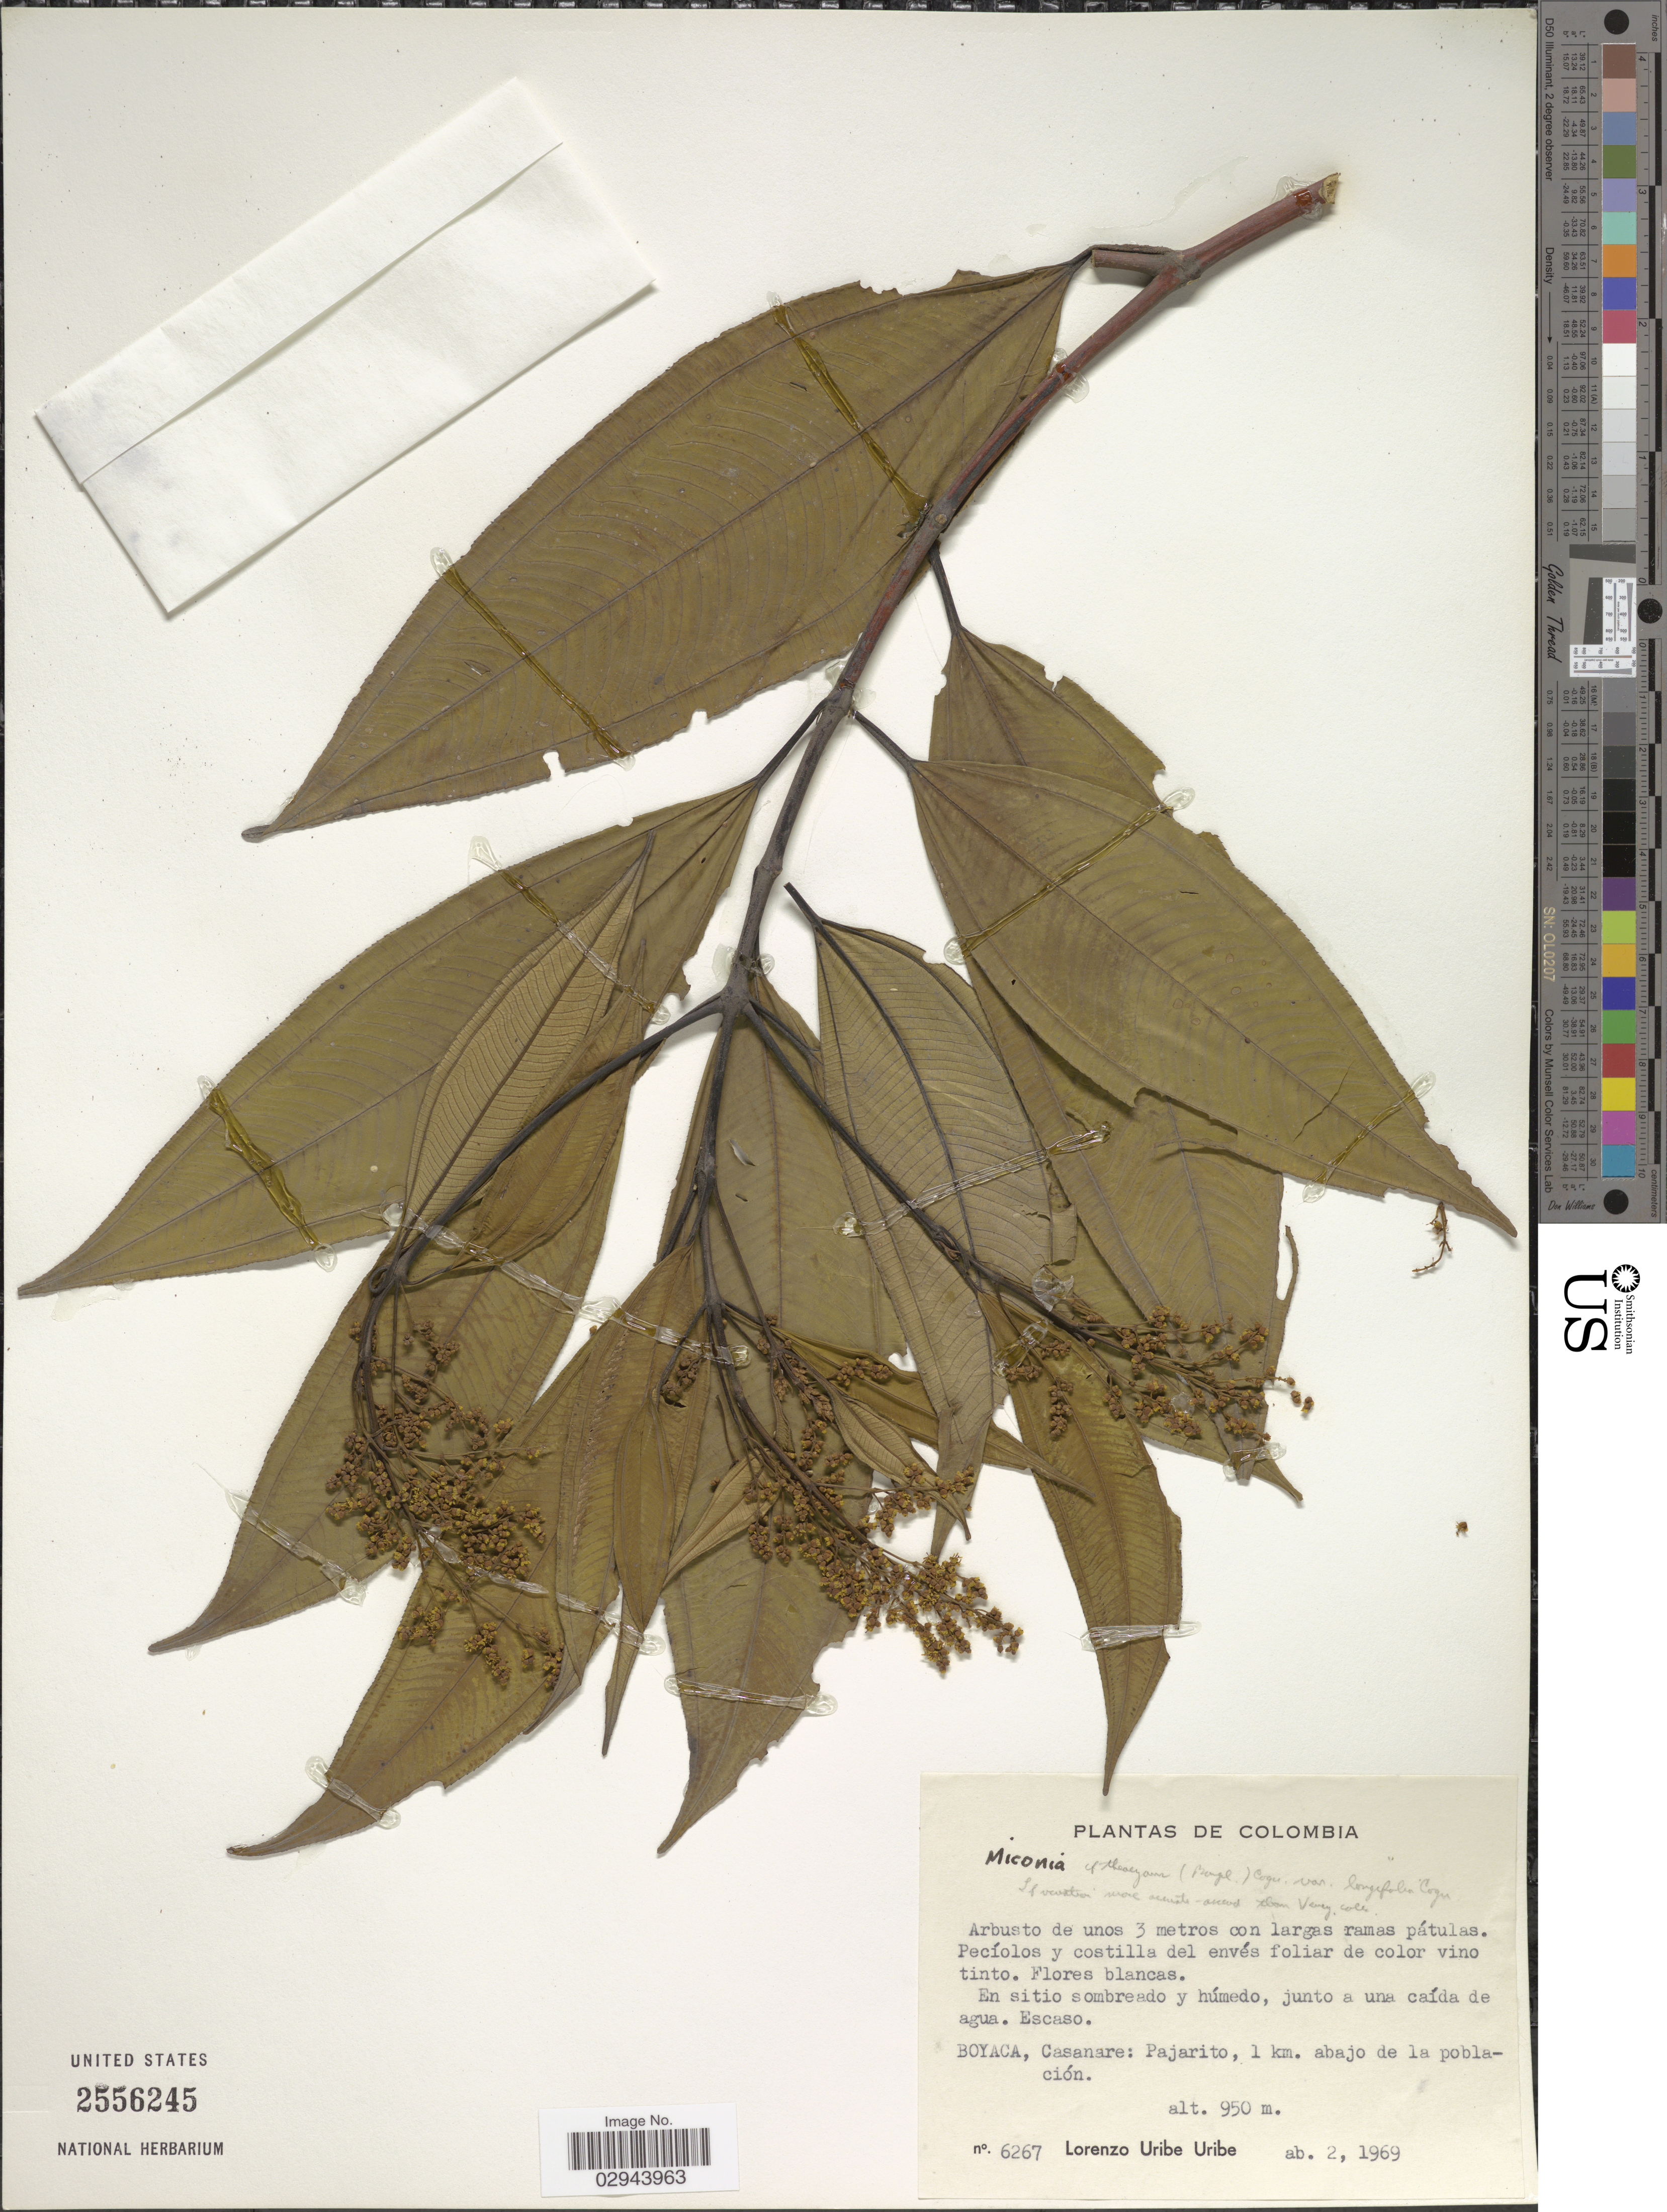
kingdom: Plantae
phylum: Tracheophyta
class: Magnoliopsida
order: Myrtales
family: Melastomataceae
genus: Miconia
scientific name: Miconia theizans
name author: (Bonpl.) Cogn.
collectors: L. Uribe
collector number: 6267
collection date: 1969-04-02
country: Colombia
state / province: Boyacá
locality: Casanare, Pajarito, 1 km. abajo de la población.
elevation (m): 950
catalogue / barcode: US 2556245